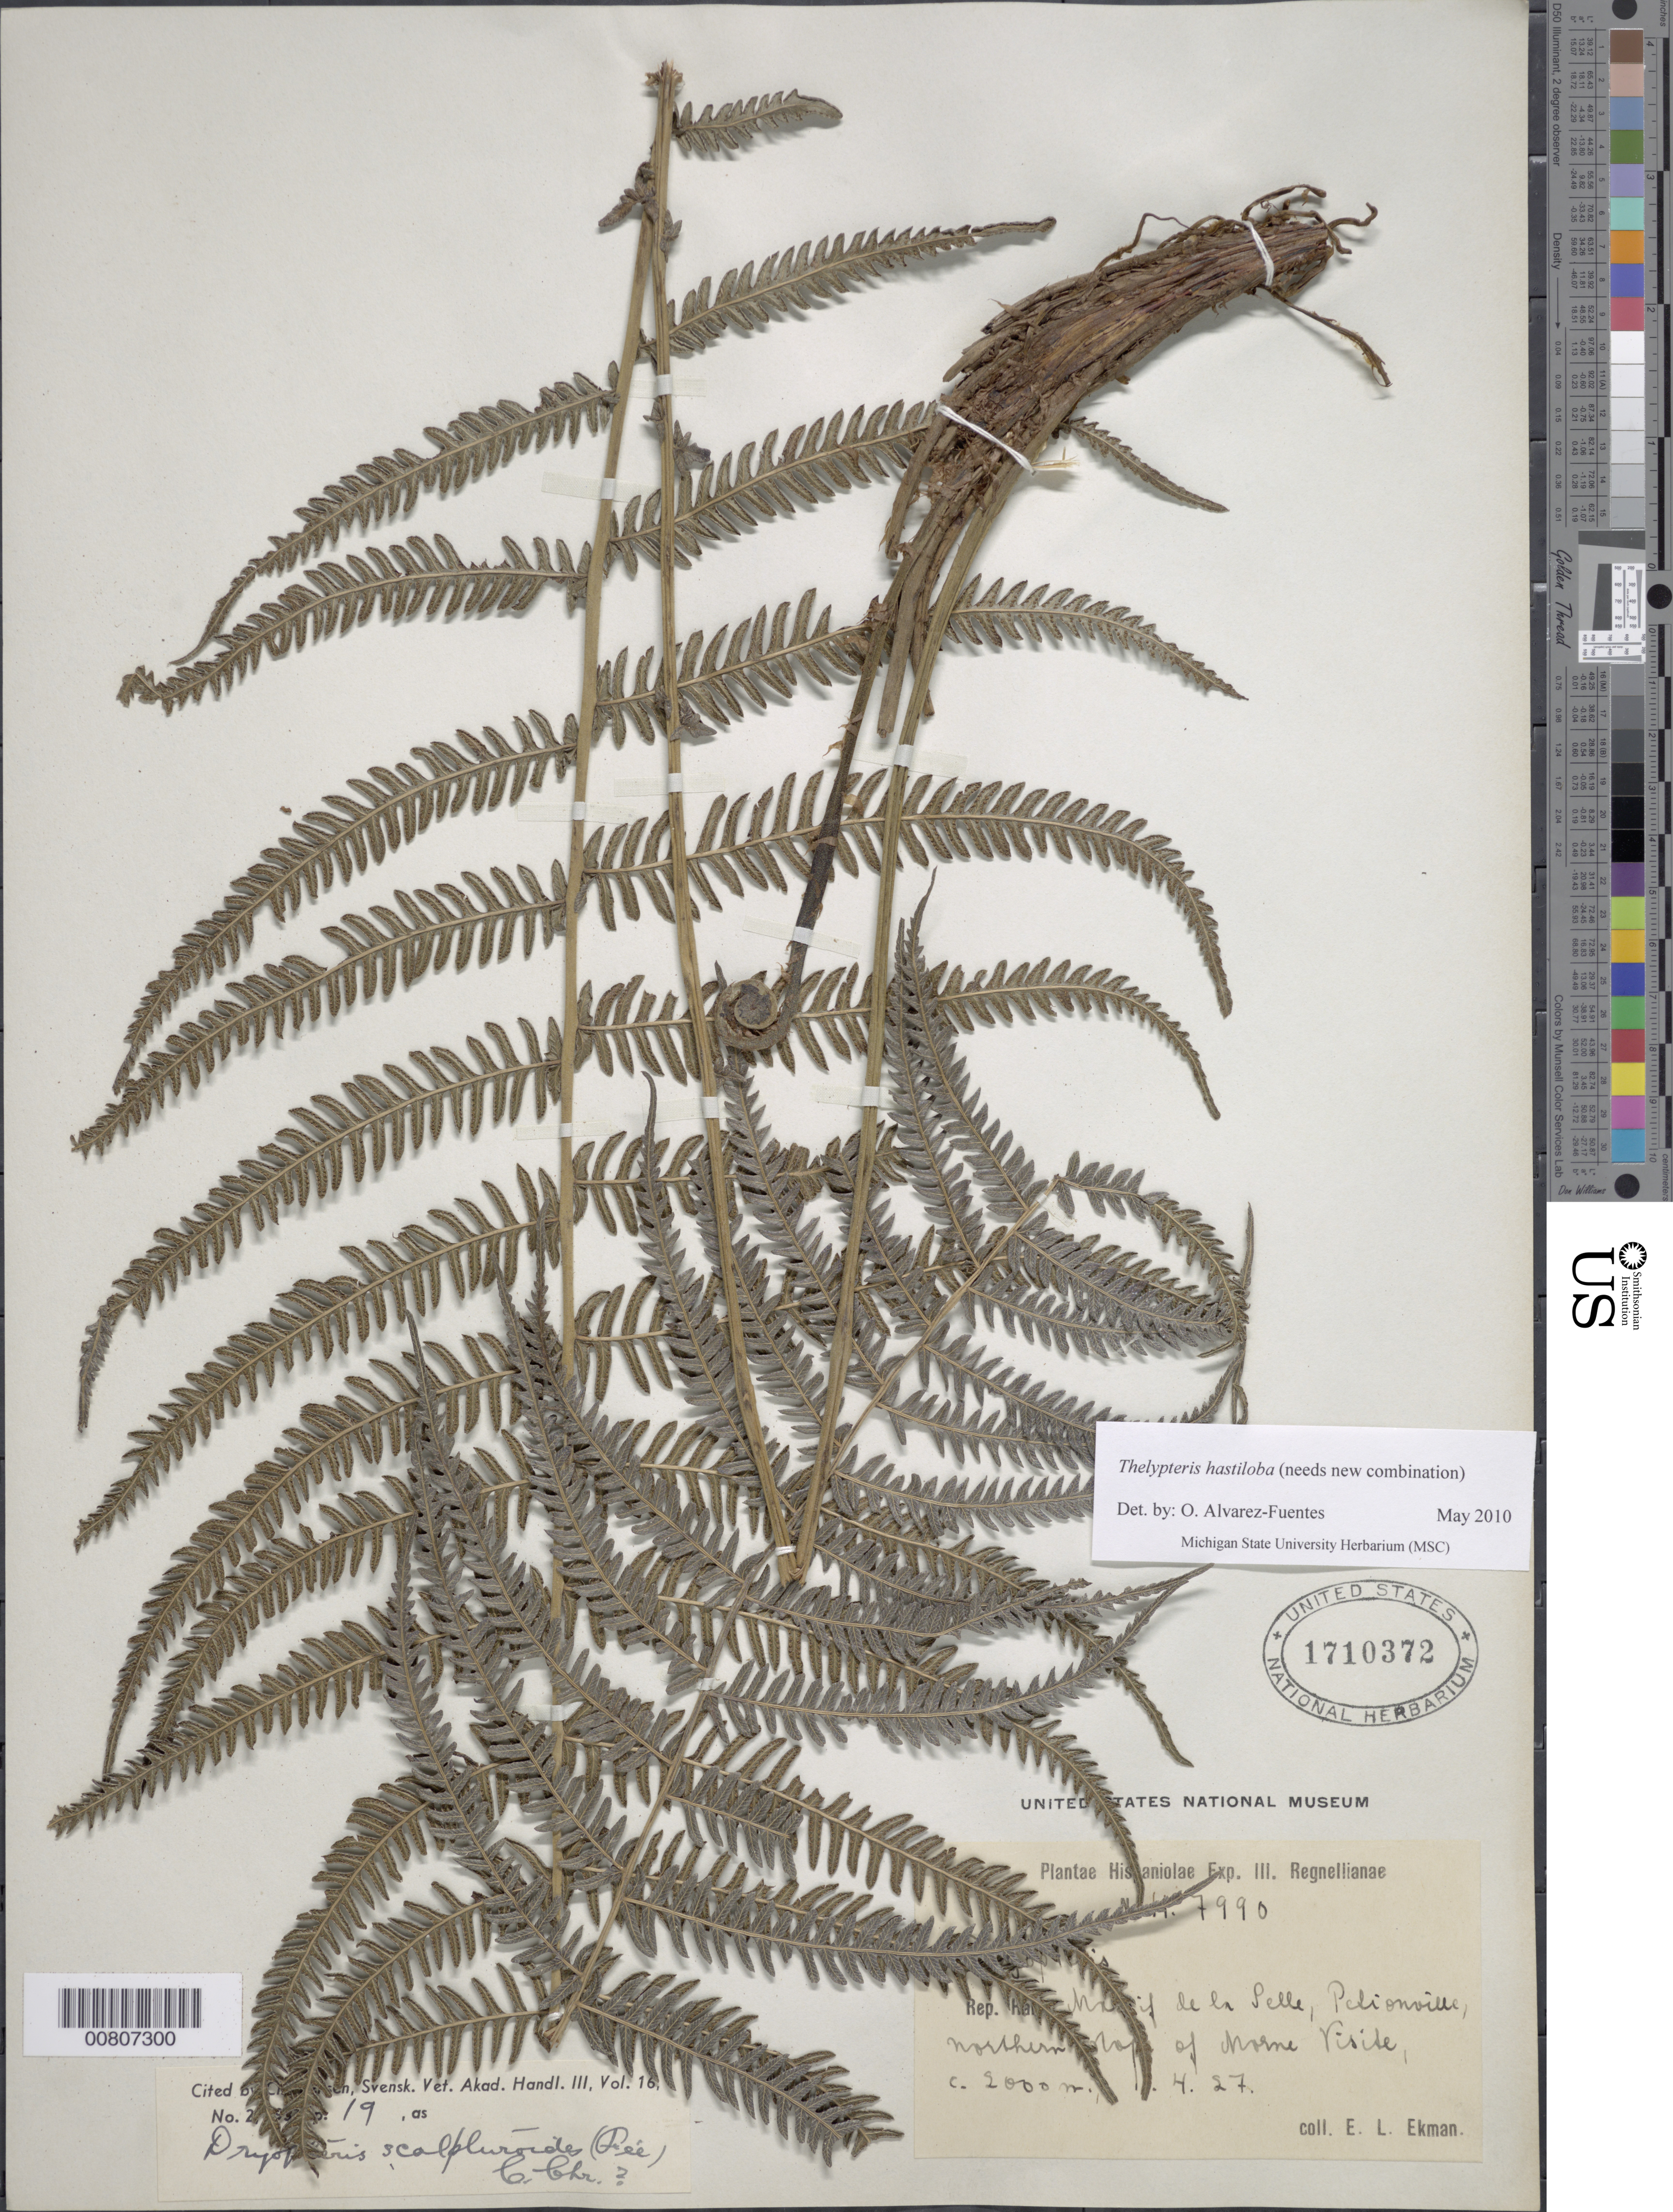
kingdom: Plantae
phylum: Tracheophyta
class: Polypodiopsida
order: Polypodiales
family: Thelypteridaceae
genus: Amauropelta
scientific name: Amauropelta hastiloba (C. Chr.) comb. nov., ined 2015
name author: (C. Chr.)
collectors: E. L. Ekman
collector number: H 7990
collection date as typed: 11 Apr 1927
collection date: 1927-04-11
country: Haiti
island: Hispaniola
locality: Massif de la Selle, Pétionville, northern slope of Morne Visite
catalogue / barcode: US 1710372